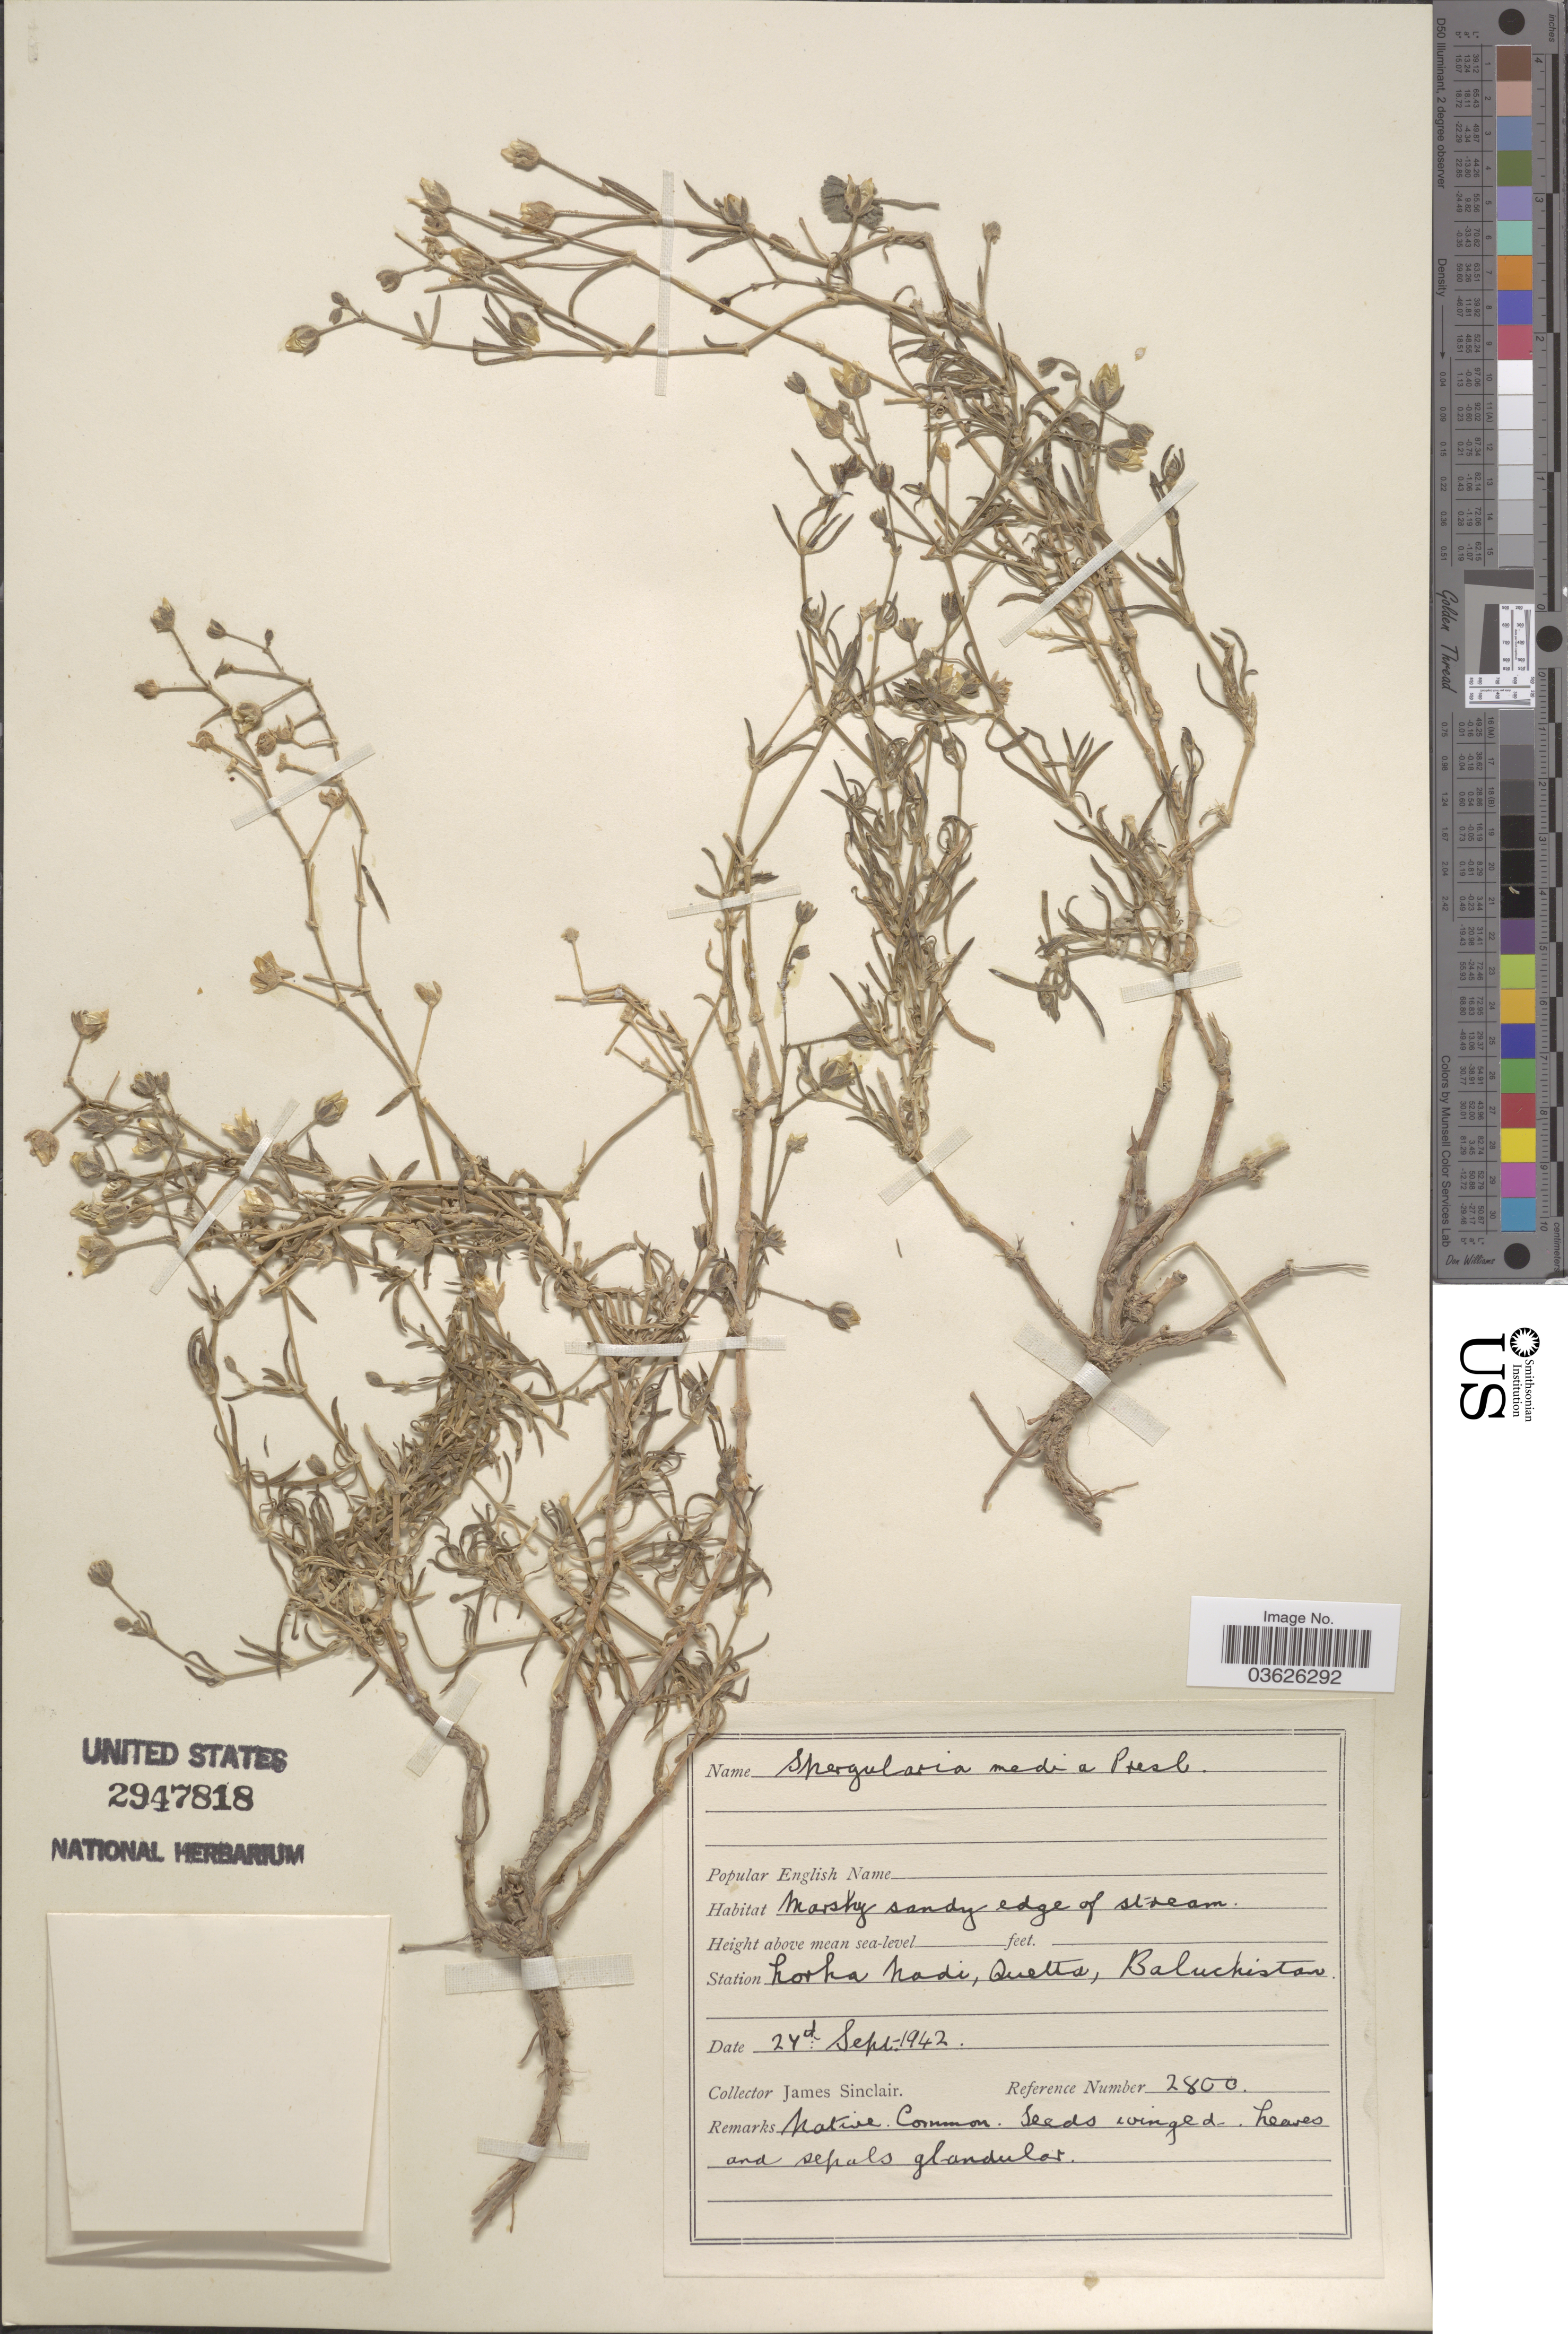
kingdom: Plantae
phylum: Tracheophyta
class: Magnoliopsida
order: Caryophyllales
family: Caryophyllaceae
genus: Spergularia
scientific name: Spergularia media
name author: (L.) C. Presl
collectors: J. Sinclair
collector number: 2800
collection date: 1942-09-24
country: Iran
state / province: Sistan and Baluchistan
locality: Station Lorka Nadi, Quetta, Baluchistan.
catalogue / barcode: US 2947818